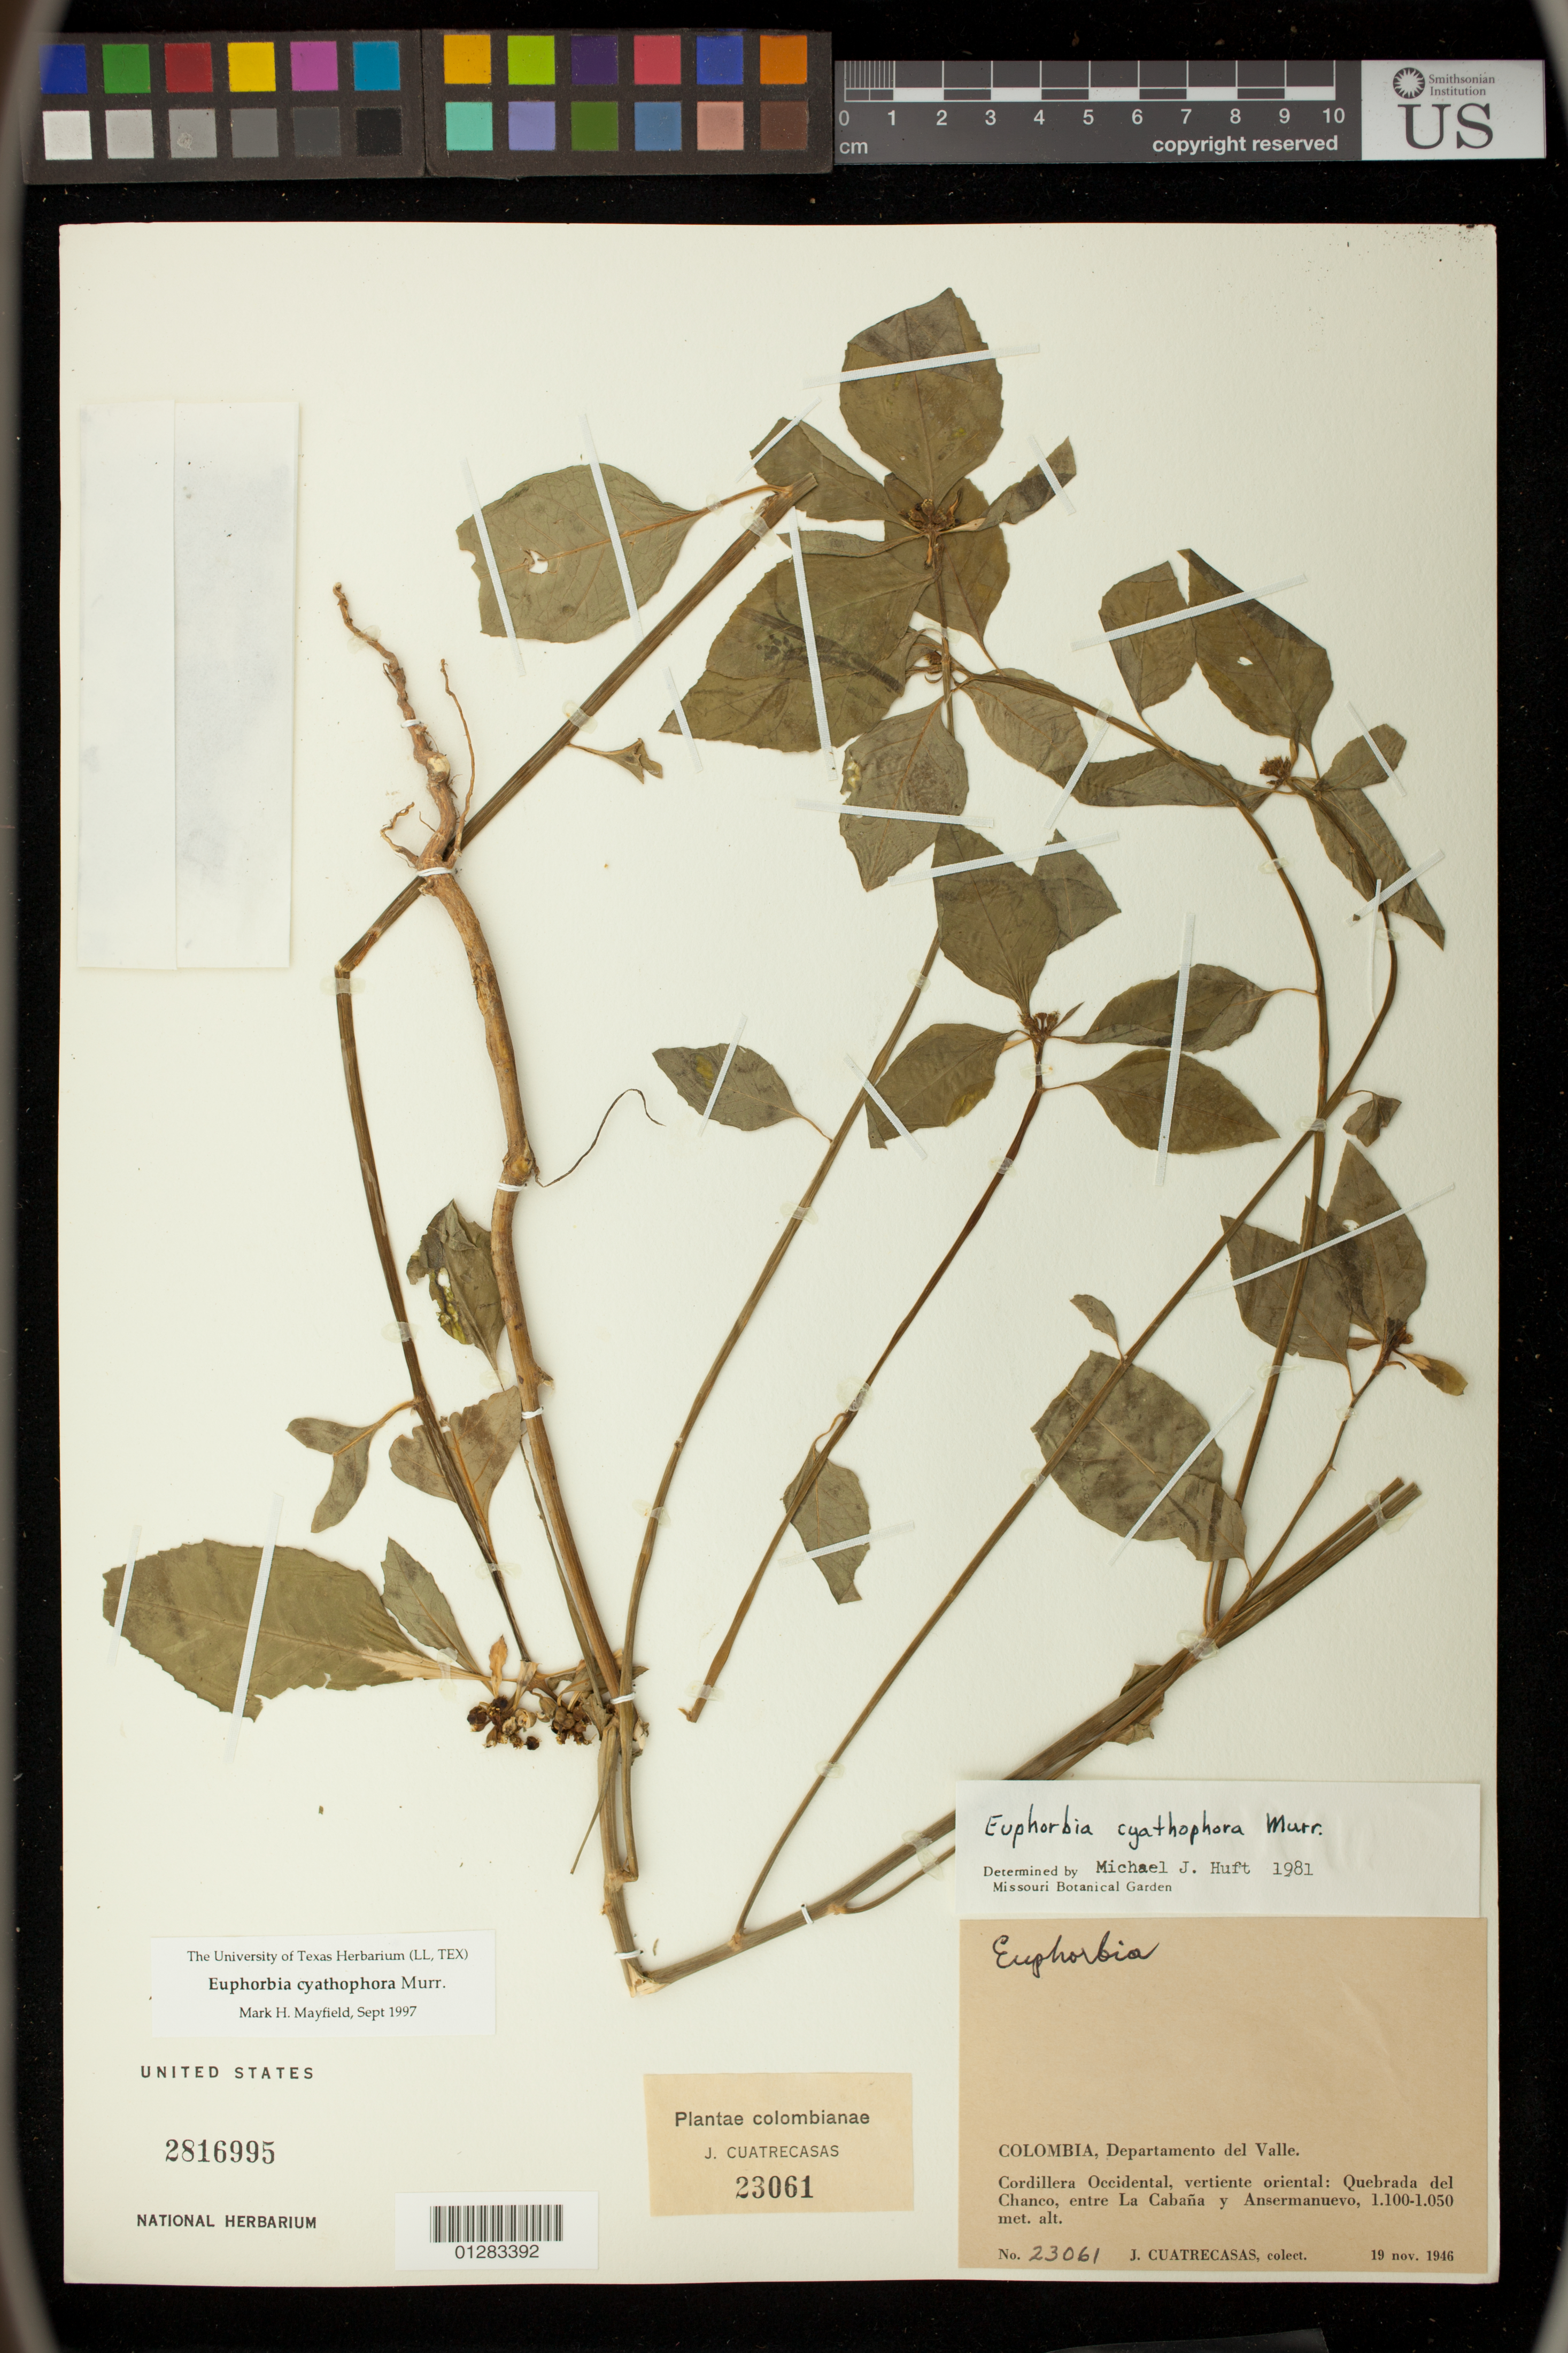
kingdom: Plantae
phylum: Tracheophyta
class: Magnoliopsida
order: Malpighiales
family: Euphorbiaceae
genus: Euphorbia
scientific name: Euphorbia heterophylla var. cyathophora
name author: (Murr.) Griseb.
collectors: J. Cuatrecasas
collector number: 23061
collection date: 1946-11-19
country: Colombia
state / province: Valle del Cauca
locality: Cordillera Occidental, veritiente oriental: Quebrada del Chanco, entre La Cabaña y Ansermanuevo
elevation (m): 1050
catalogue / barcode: US 2816995